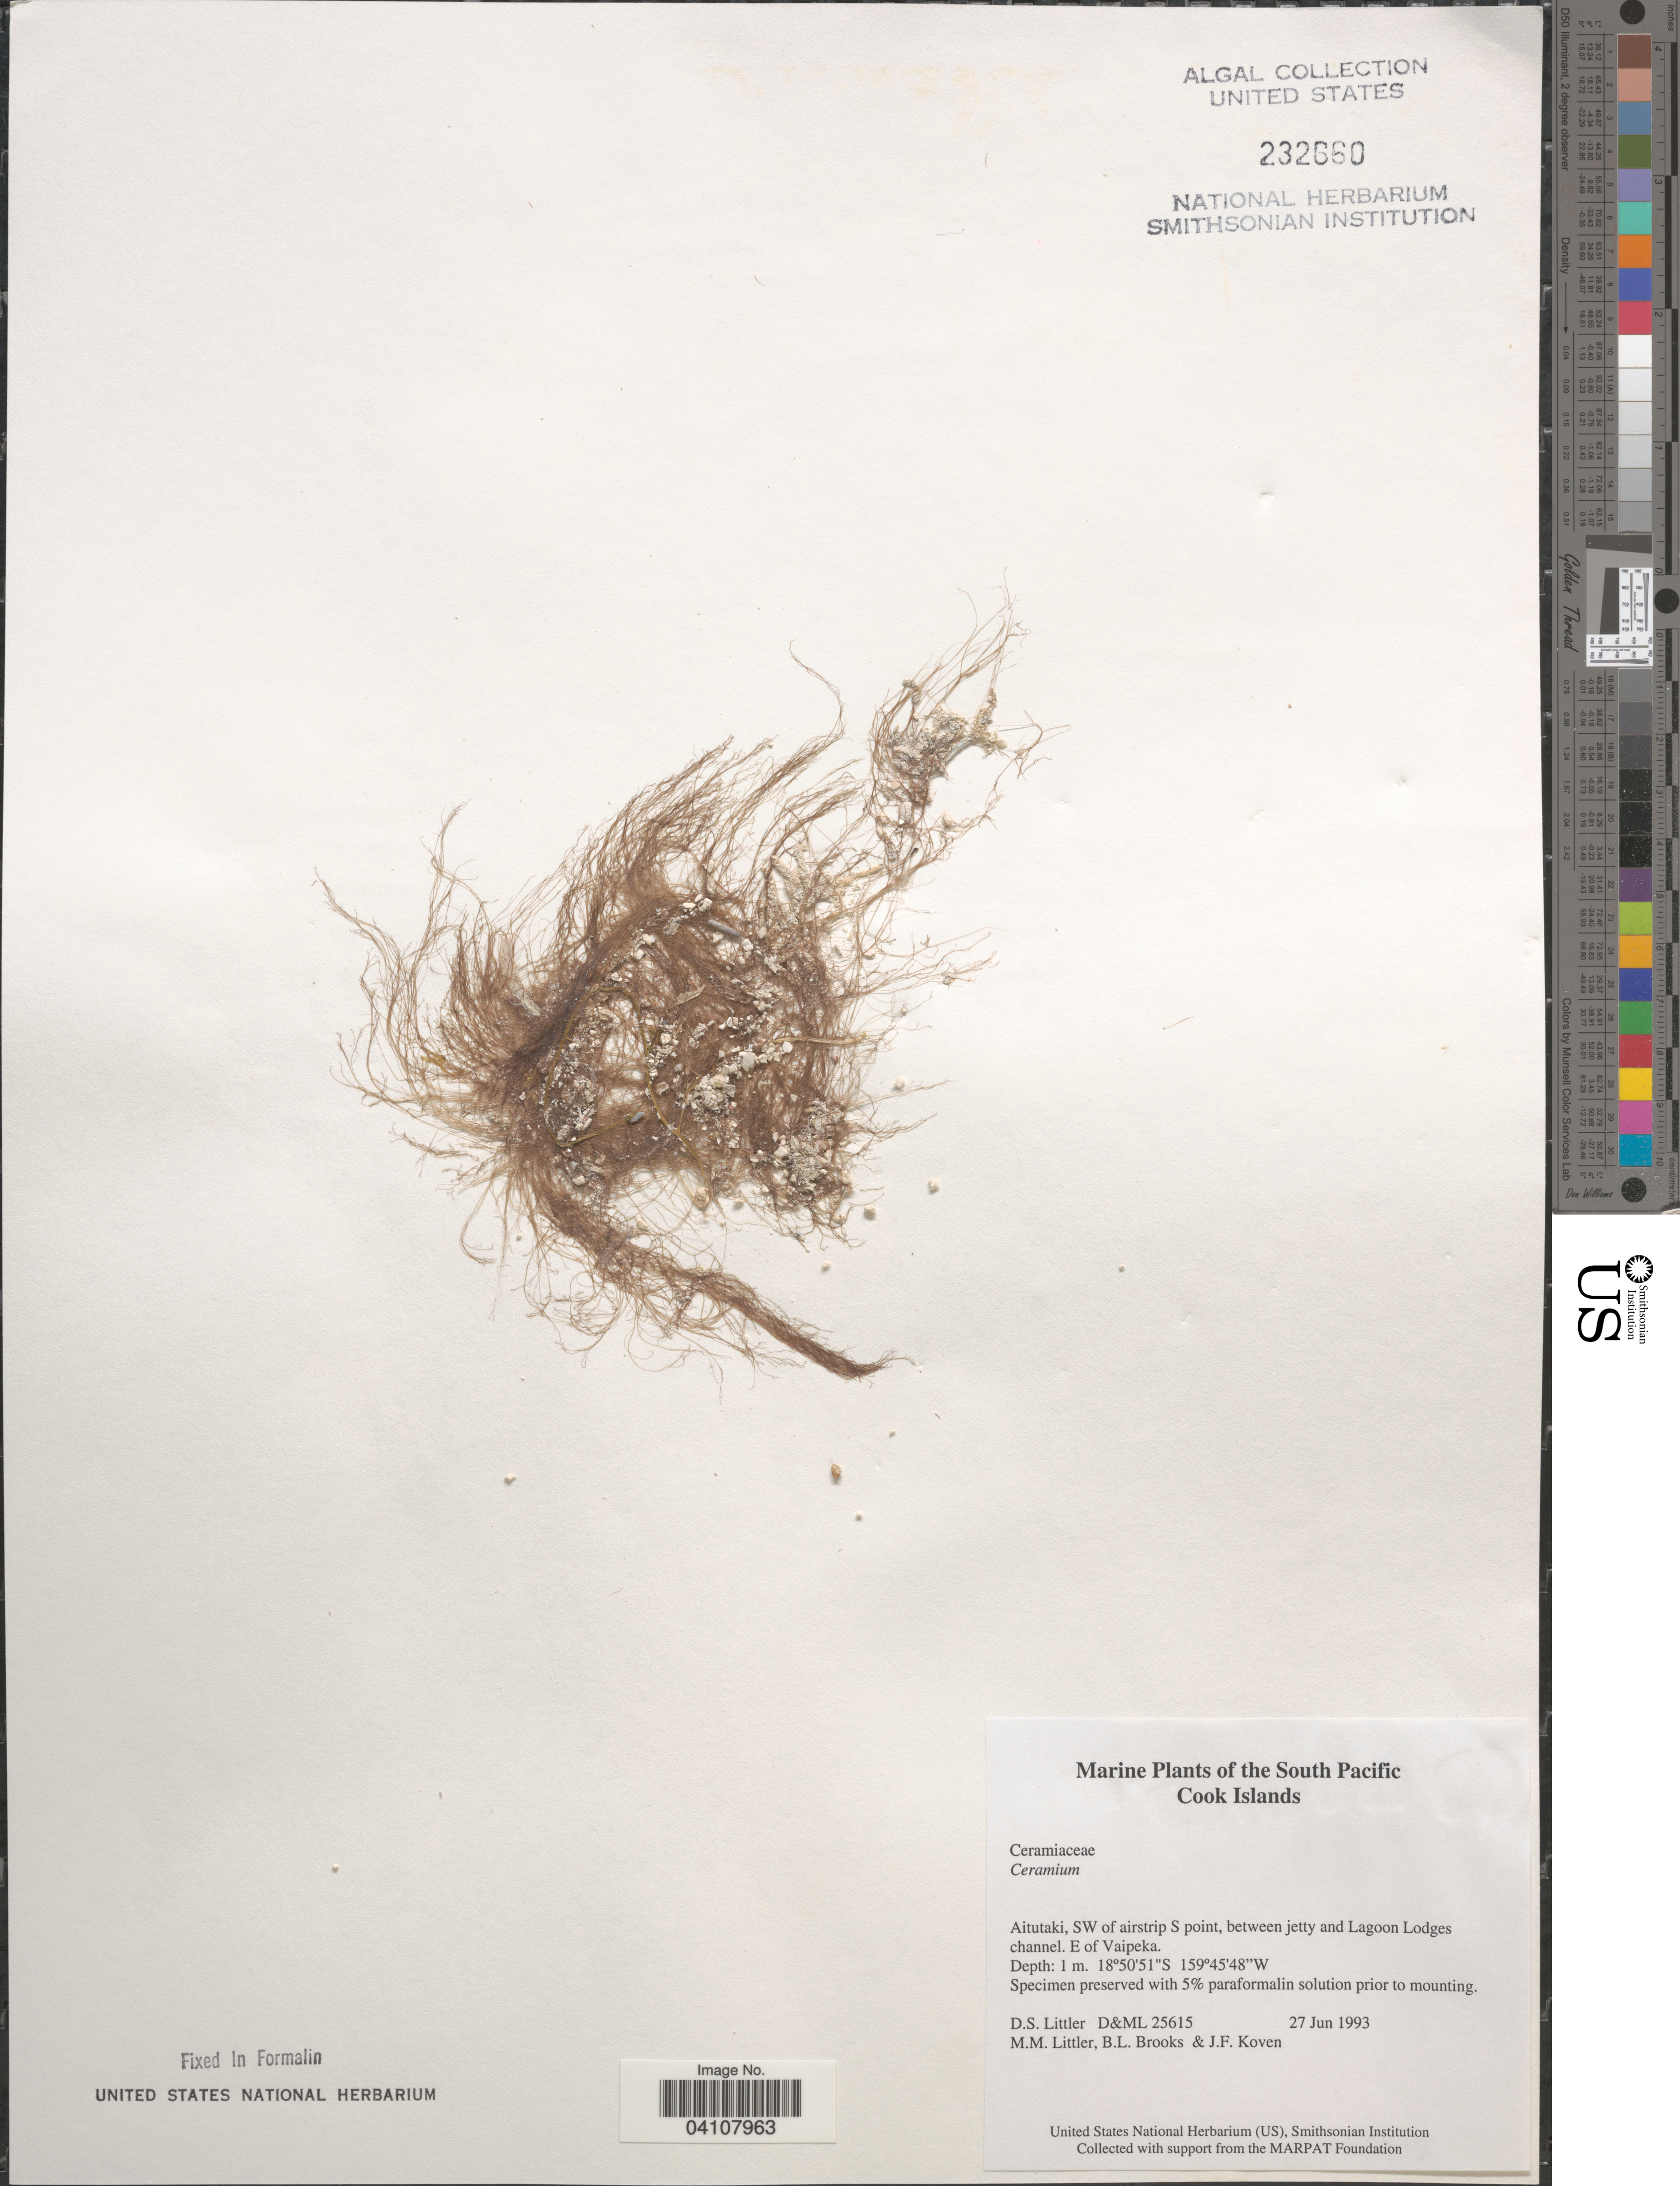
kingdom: Plantae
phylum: Rhodophyta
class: Florideophyceae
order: Ceramiales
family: Ceramiaceae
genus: Ceramium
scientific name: Ceramium sp.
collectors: D. S. Littler, B. Brooks & J. Koven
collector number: D&ML25615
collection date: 1993-06-27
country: Cook Islands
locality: The South Pacific. Aitutaki, SW of airstrip S point, between jetty and Lagoon Lodges channel. E of Vaipeka.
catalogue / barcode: US 232660